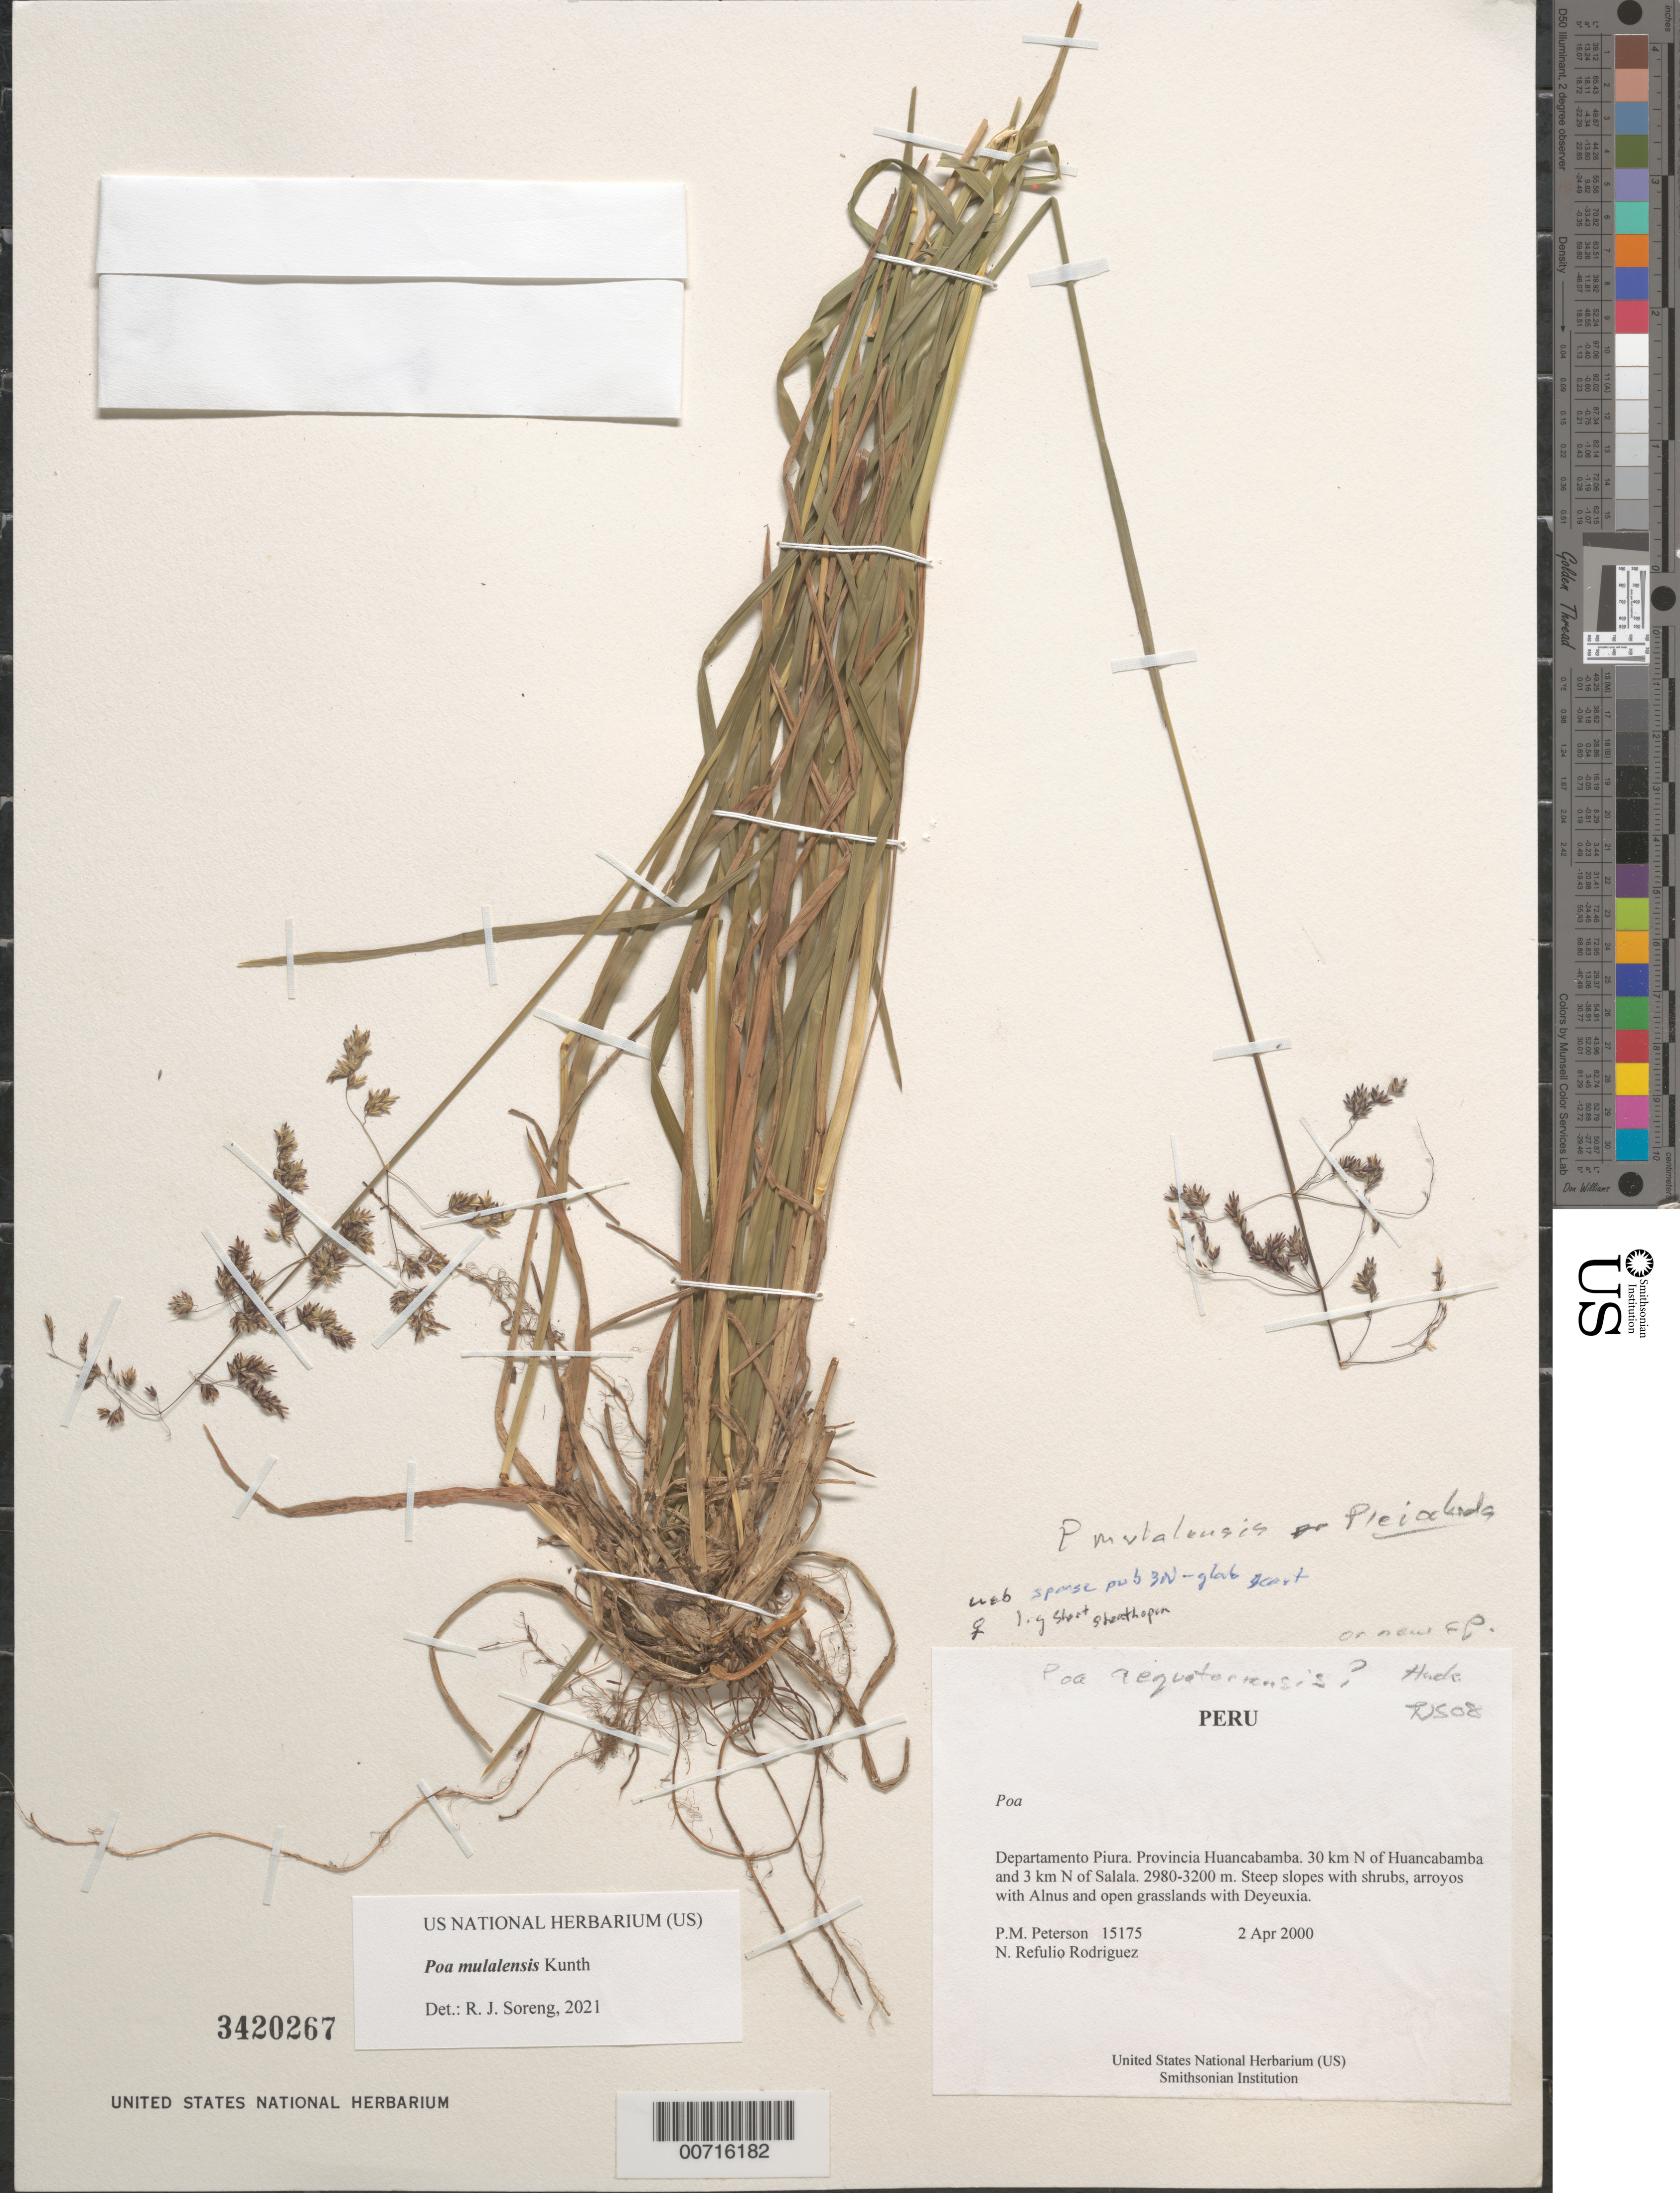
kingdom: Plantae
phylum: Tracheophyta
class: Liliopsida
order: Poales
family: Poaceae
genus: Poa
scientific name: Poa leioclada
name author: Hack.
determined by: Soreng, Robert J., Research Associate (BOT), Smithsonian Institution - National Museum of Natural History (UNITED STATES)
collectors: P. M. Peterson & N. Refulio-Rodríguez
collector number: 15175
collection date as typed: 02 Apr 2000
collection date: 2000-04-02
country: Peru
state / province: Piura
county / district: Huancabamba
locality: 30 km N of Huancabamba and 3 km N of Salala.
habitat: Steep slopes with shrubs, arroyos with Alnus and open grasslands with Deyeuxia.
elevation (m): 2980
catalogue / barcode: US 3420267